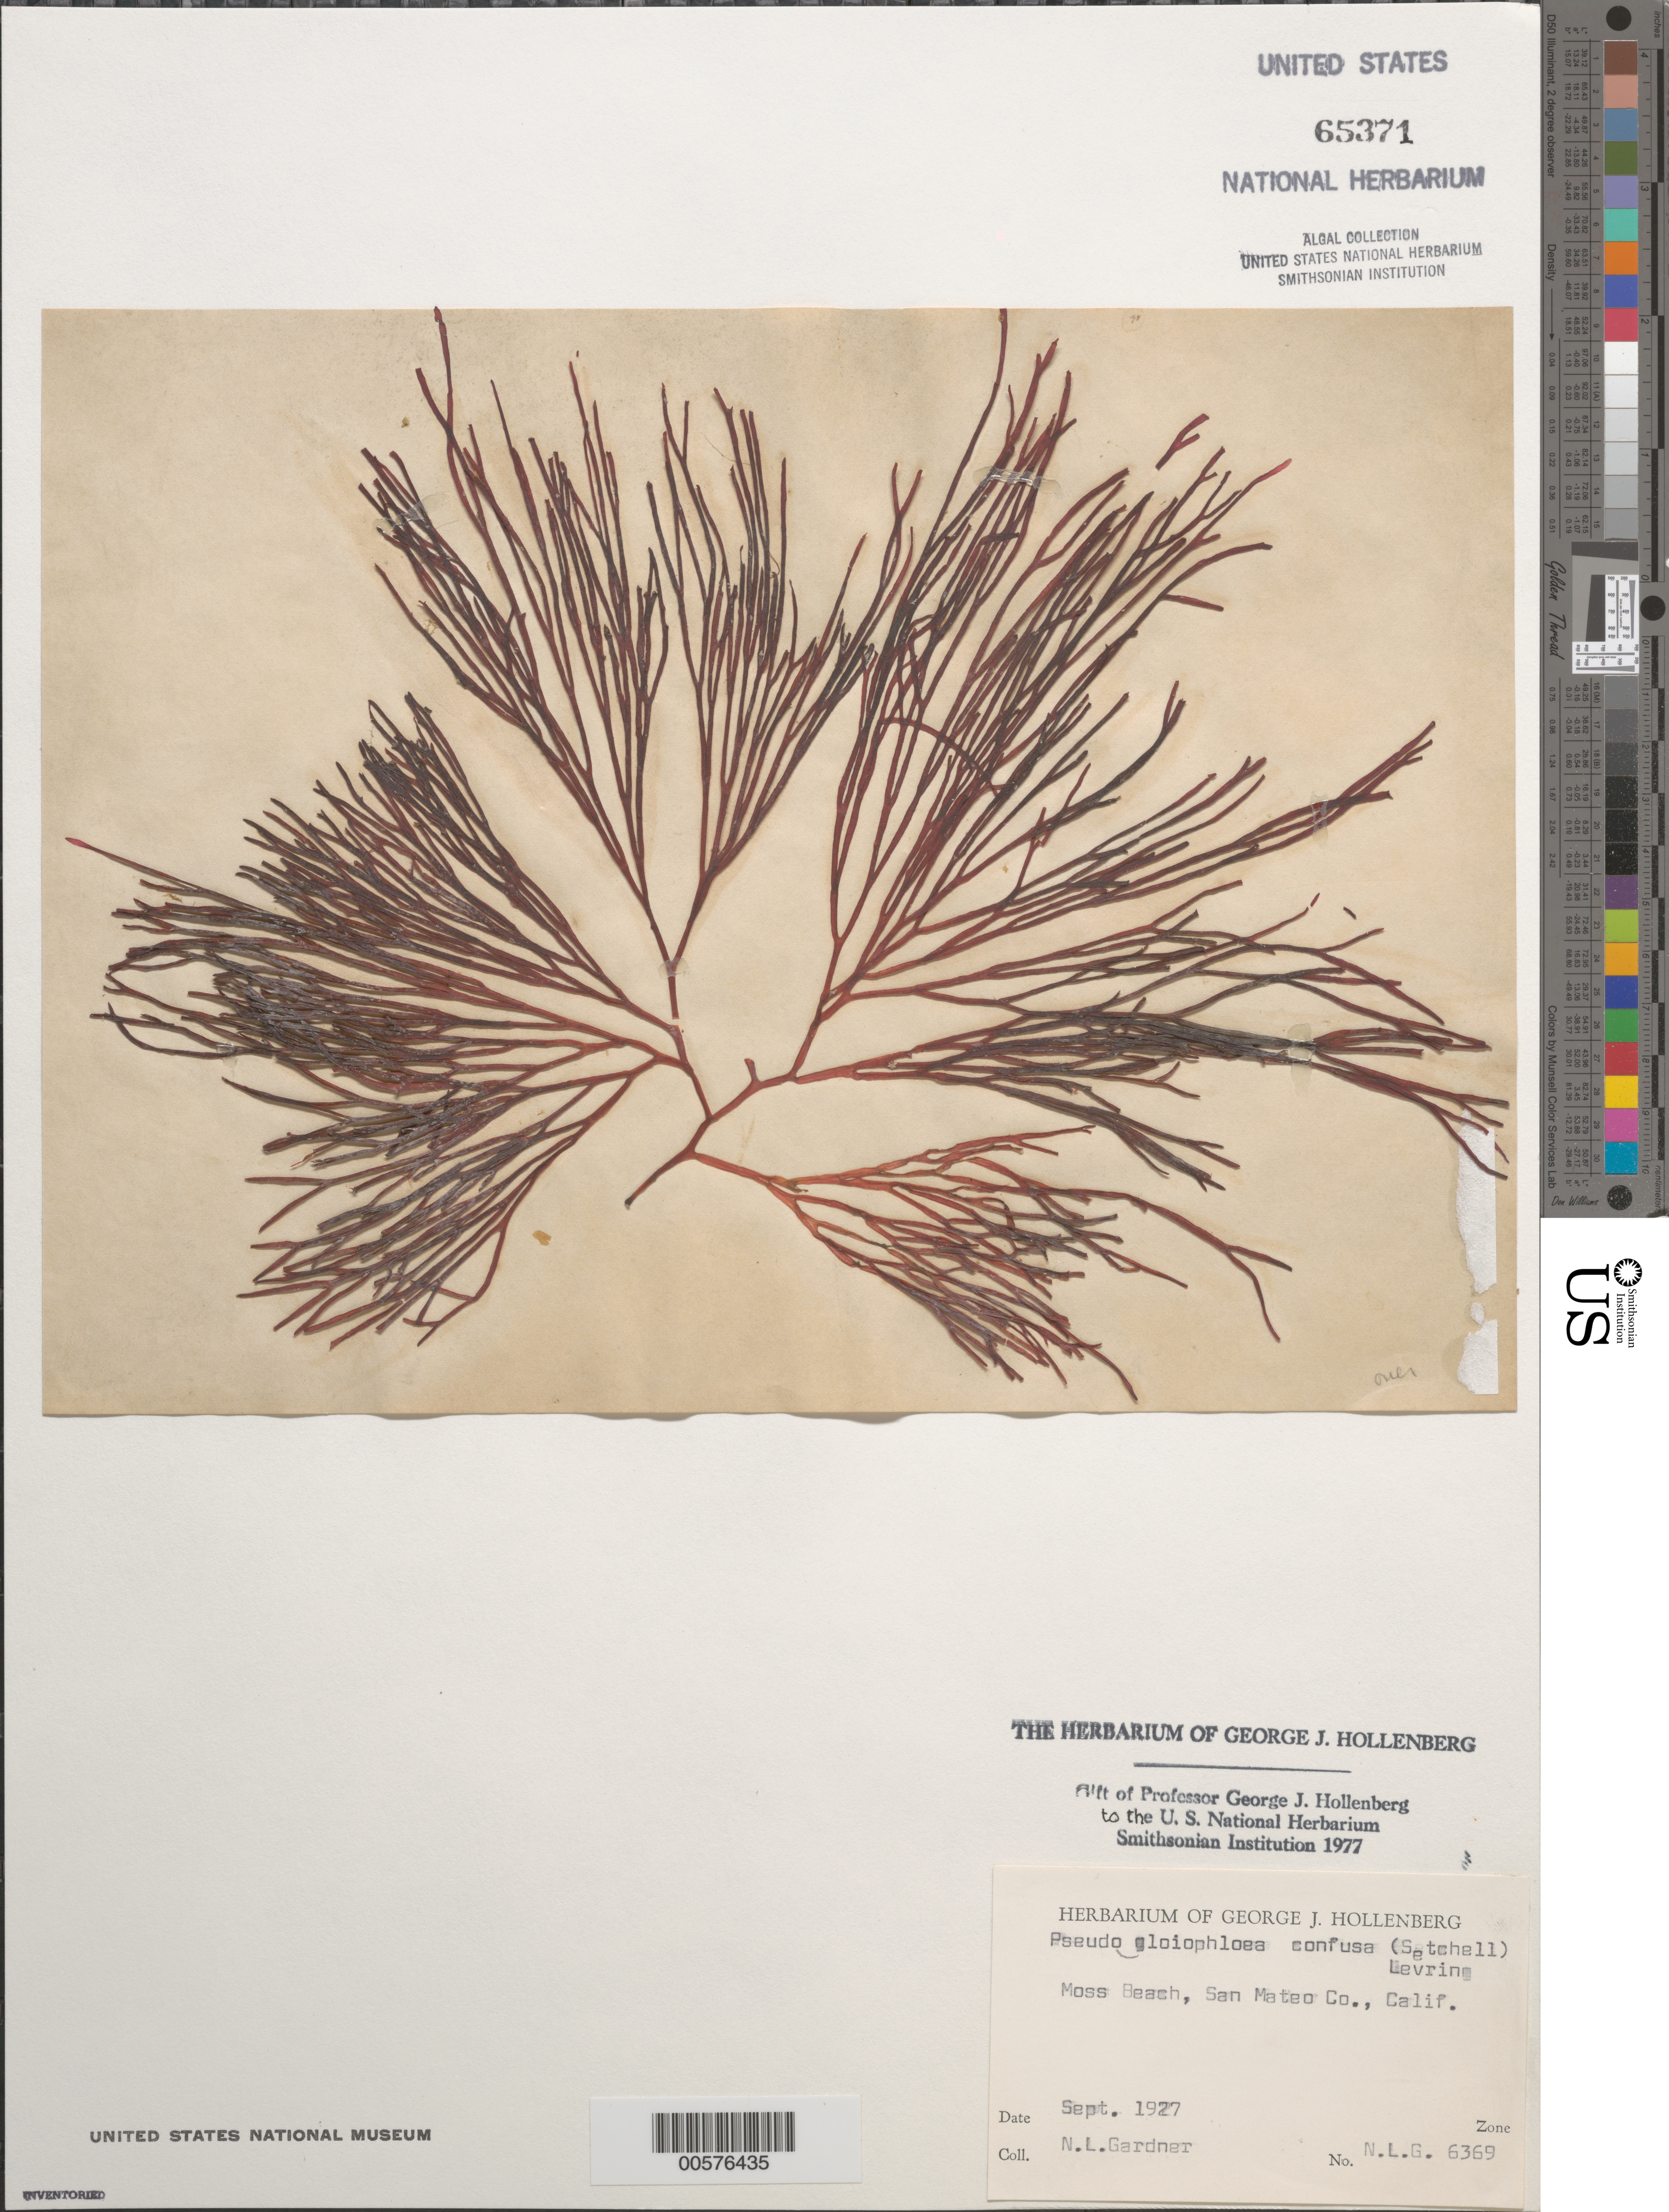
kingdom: Plantae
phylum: Rhodophyta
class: Florideophyceae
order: Nemaliales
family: Scinaiaceae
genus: Scinaia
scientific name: Scinaia confusa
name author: (Setch.) Huisman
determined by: Algae name updating Project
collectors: N. Gardner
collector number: NLG 6369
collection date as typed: Sep 1927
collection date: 1927-09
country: United States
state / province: California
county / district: San Mateo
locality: Moss Beach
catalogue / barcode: US 65371